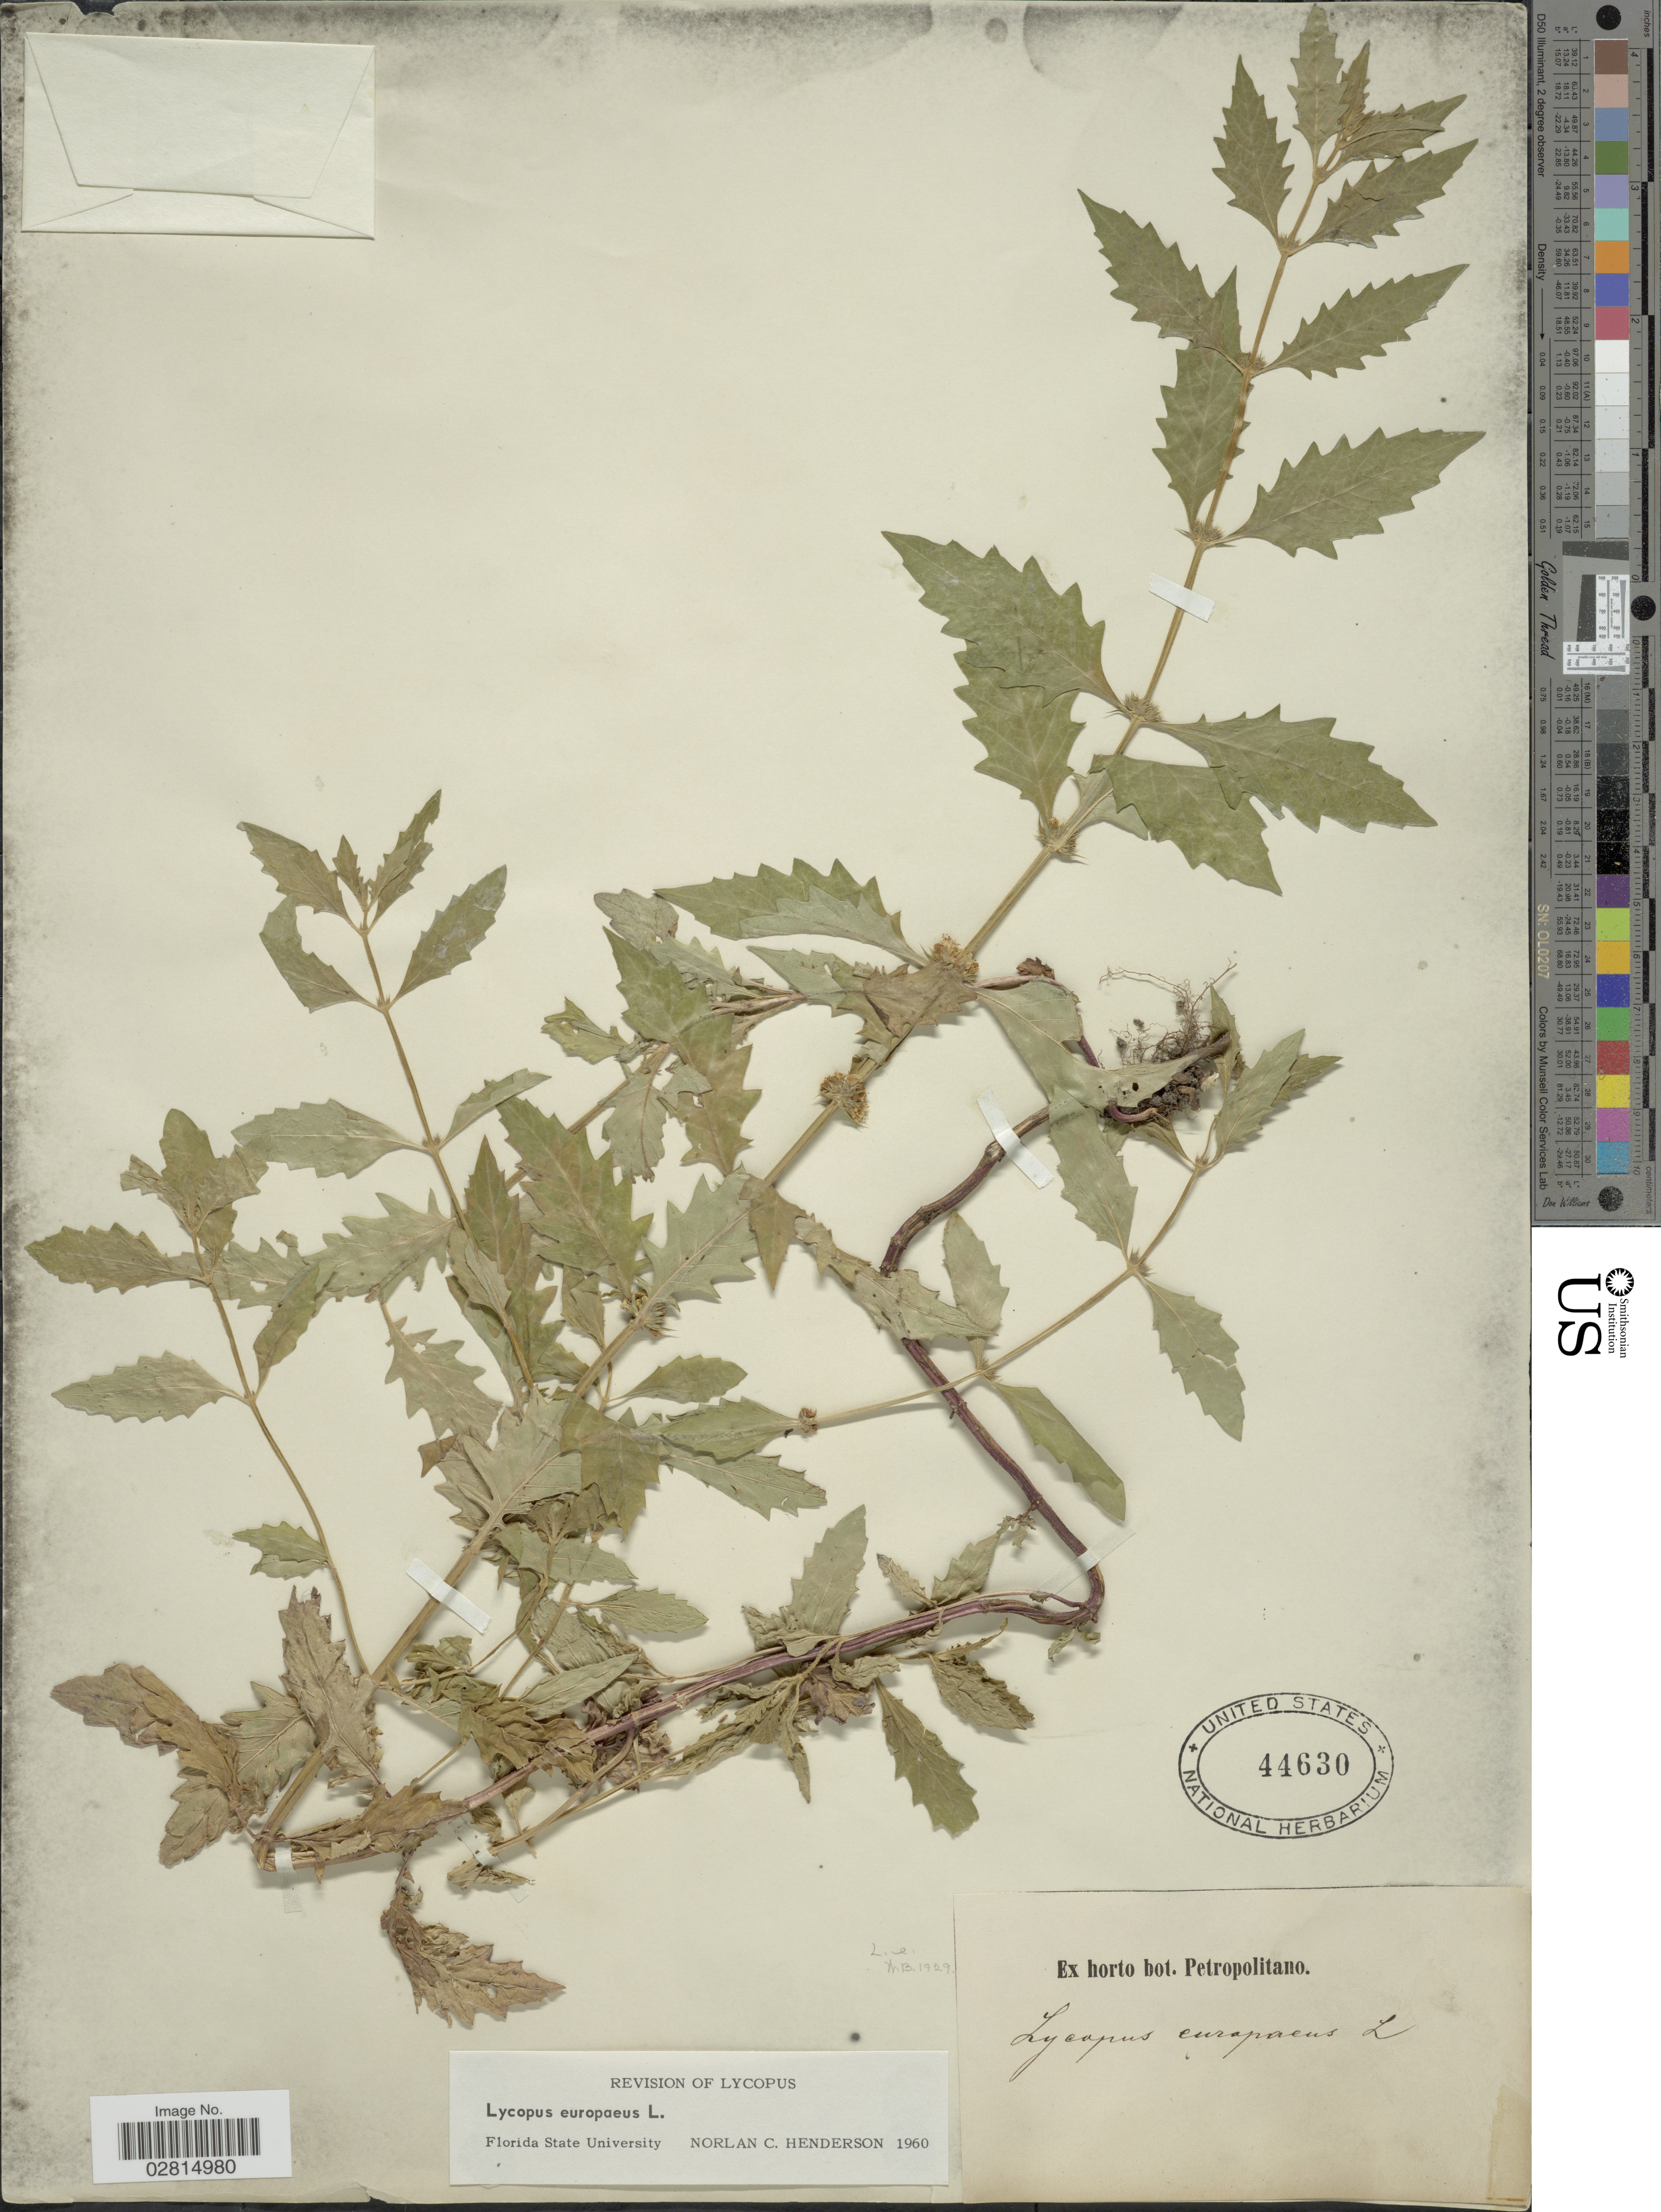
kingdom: Plantae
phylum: Tracheophyta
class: Magnoliopsida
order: Lamiales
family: Lamiaceae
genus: Lycopus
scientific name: Lycopus europaeus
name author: L.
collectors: ex Horto Bot. Petropolitano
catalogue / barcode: US 44630